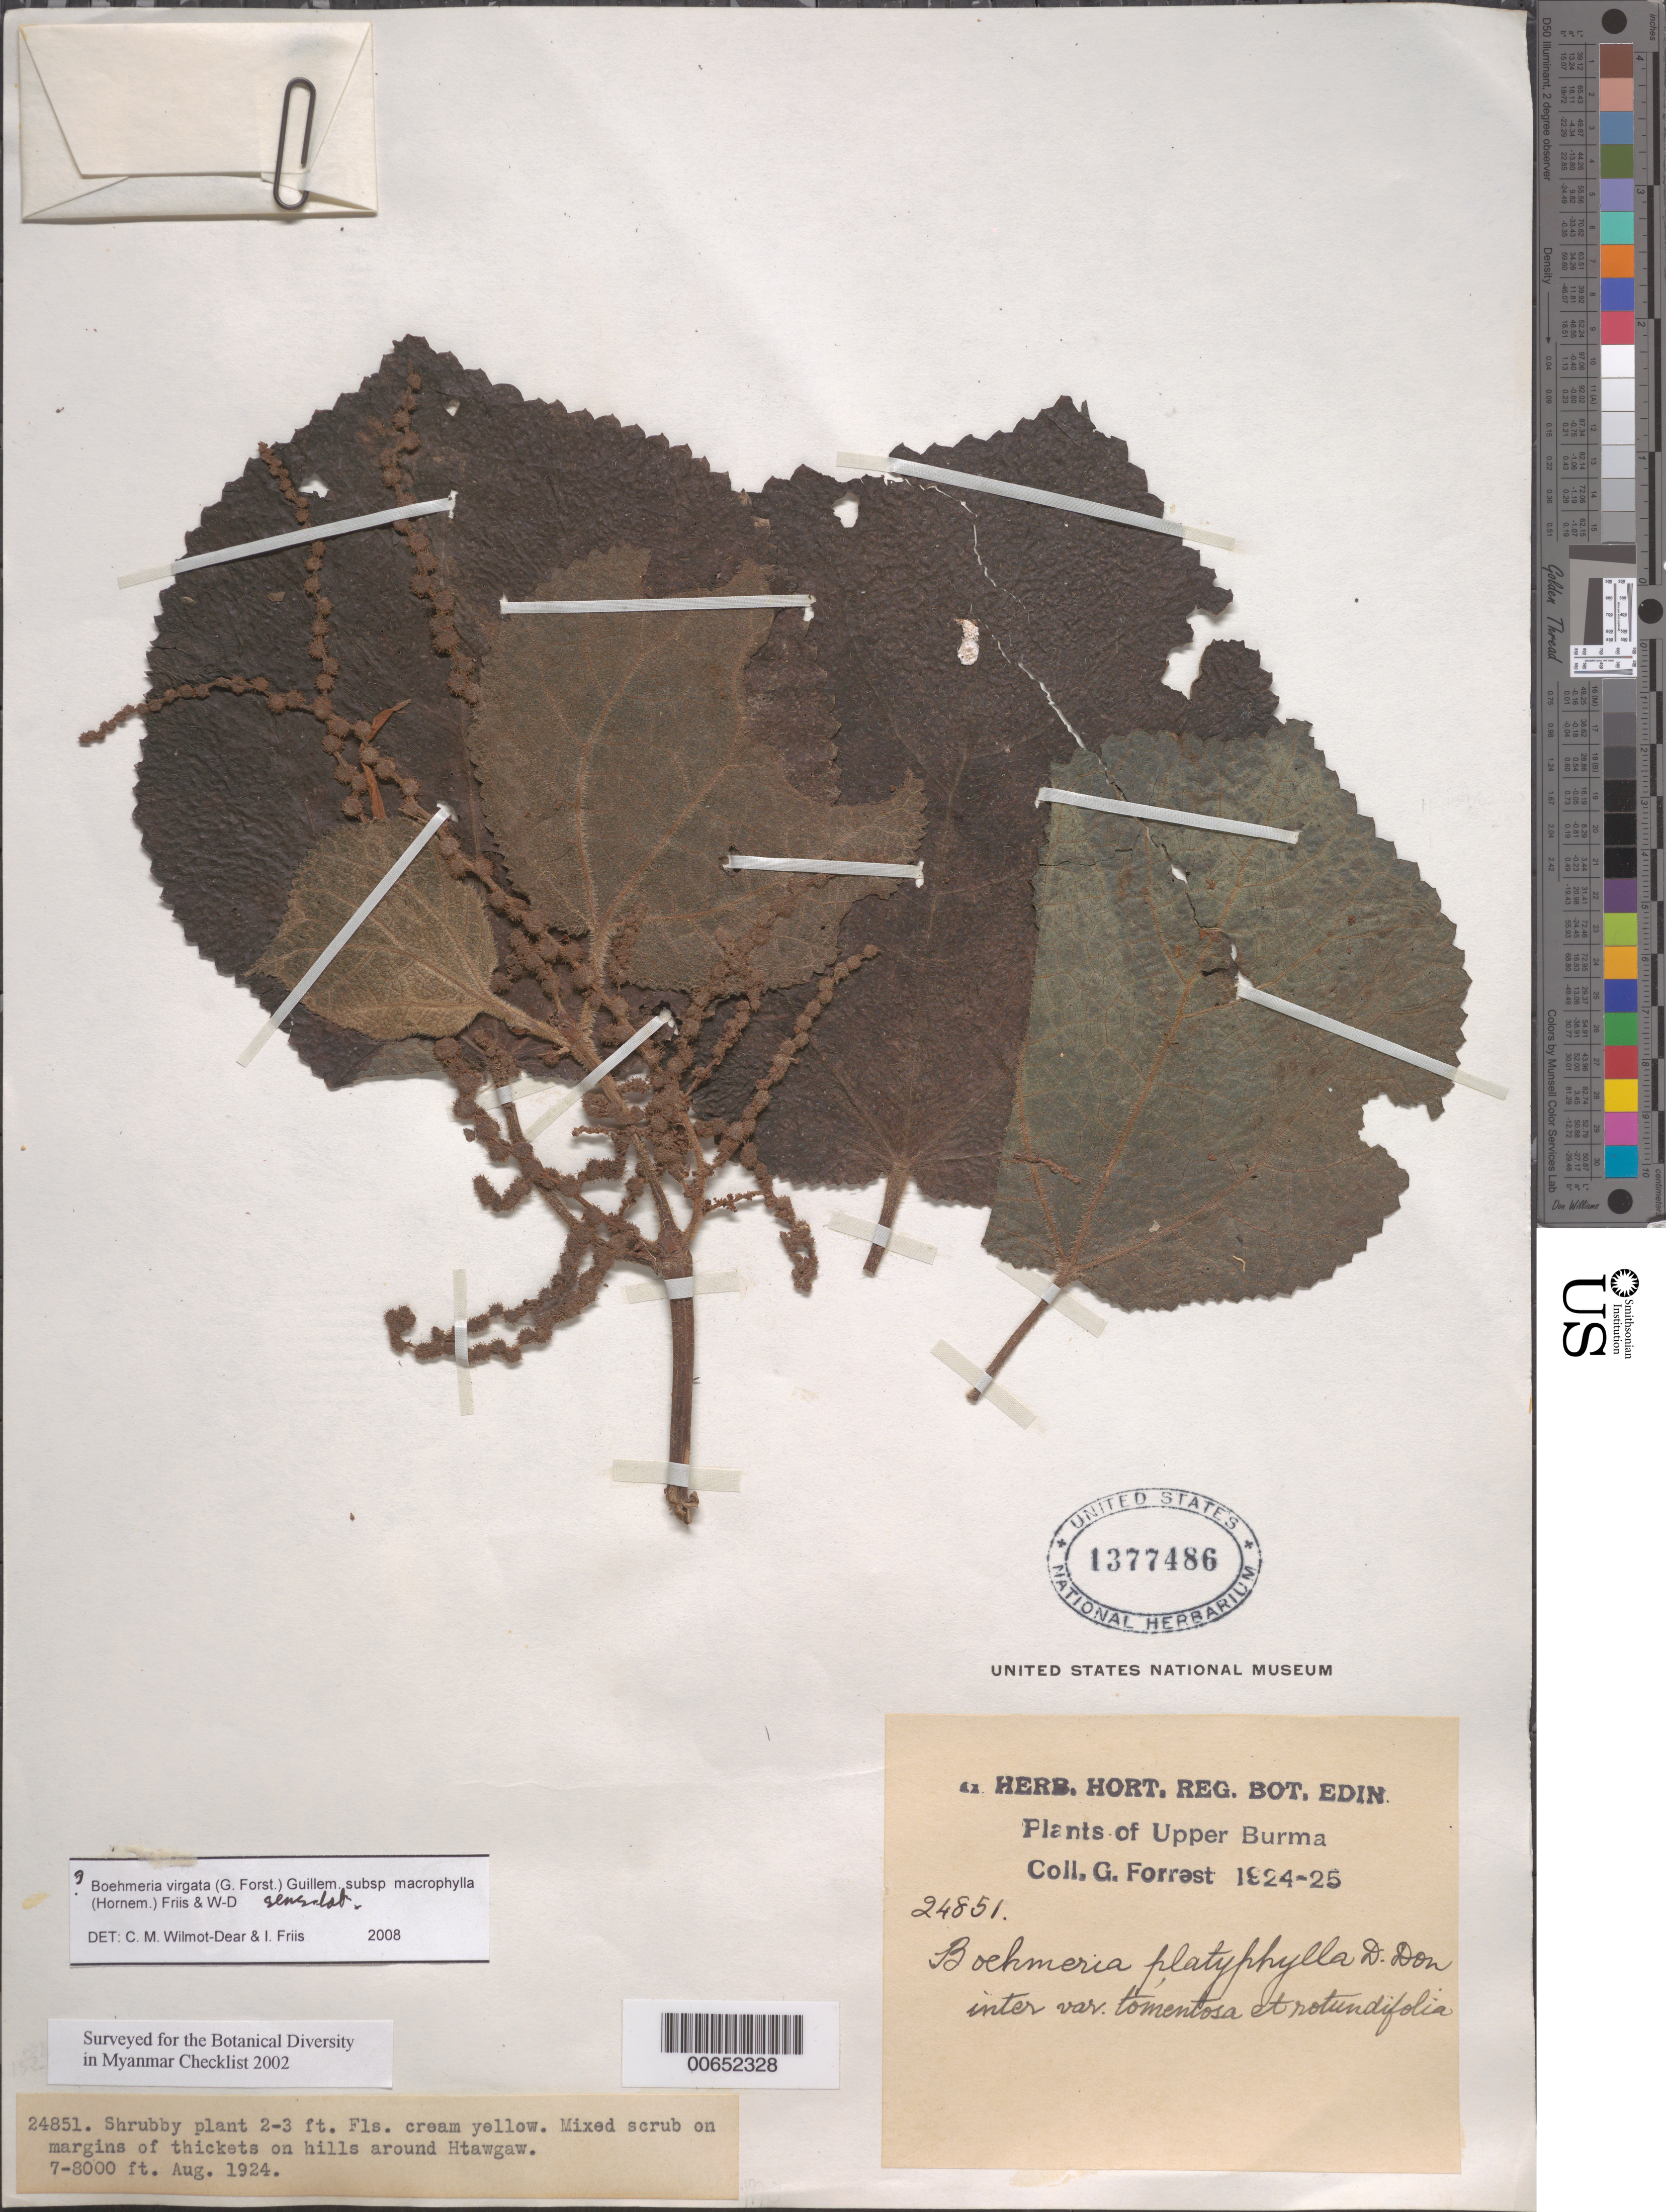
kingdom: Plantae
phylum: Tracheophyta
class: Magnoliopsida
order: Rosales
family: Urticaceae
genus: Boehmeria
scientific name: Boehmeria virgata var. macrophylla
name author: (Hornem.) Friis & Wilmot-Dear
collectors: G. Forrest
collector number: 24851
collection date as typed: Aug 1924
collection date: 1924-08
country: Myanmar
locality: Htawgaw.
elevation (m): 2134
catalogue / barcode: US 1377486